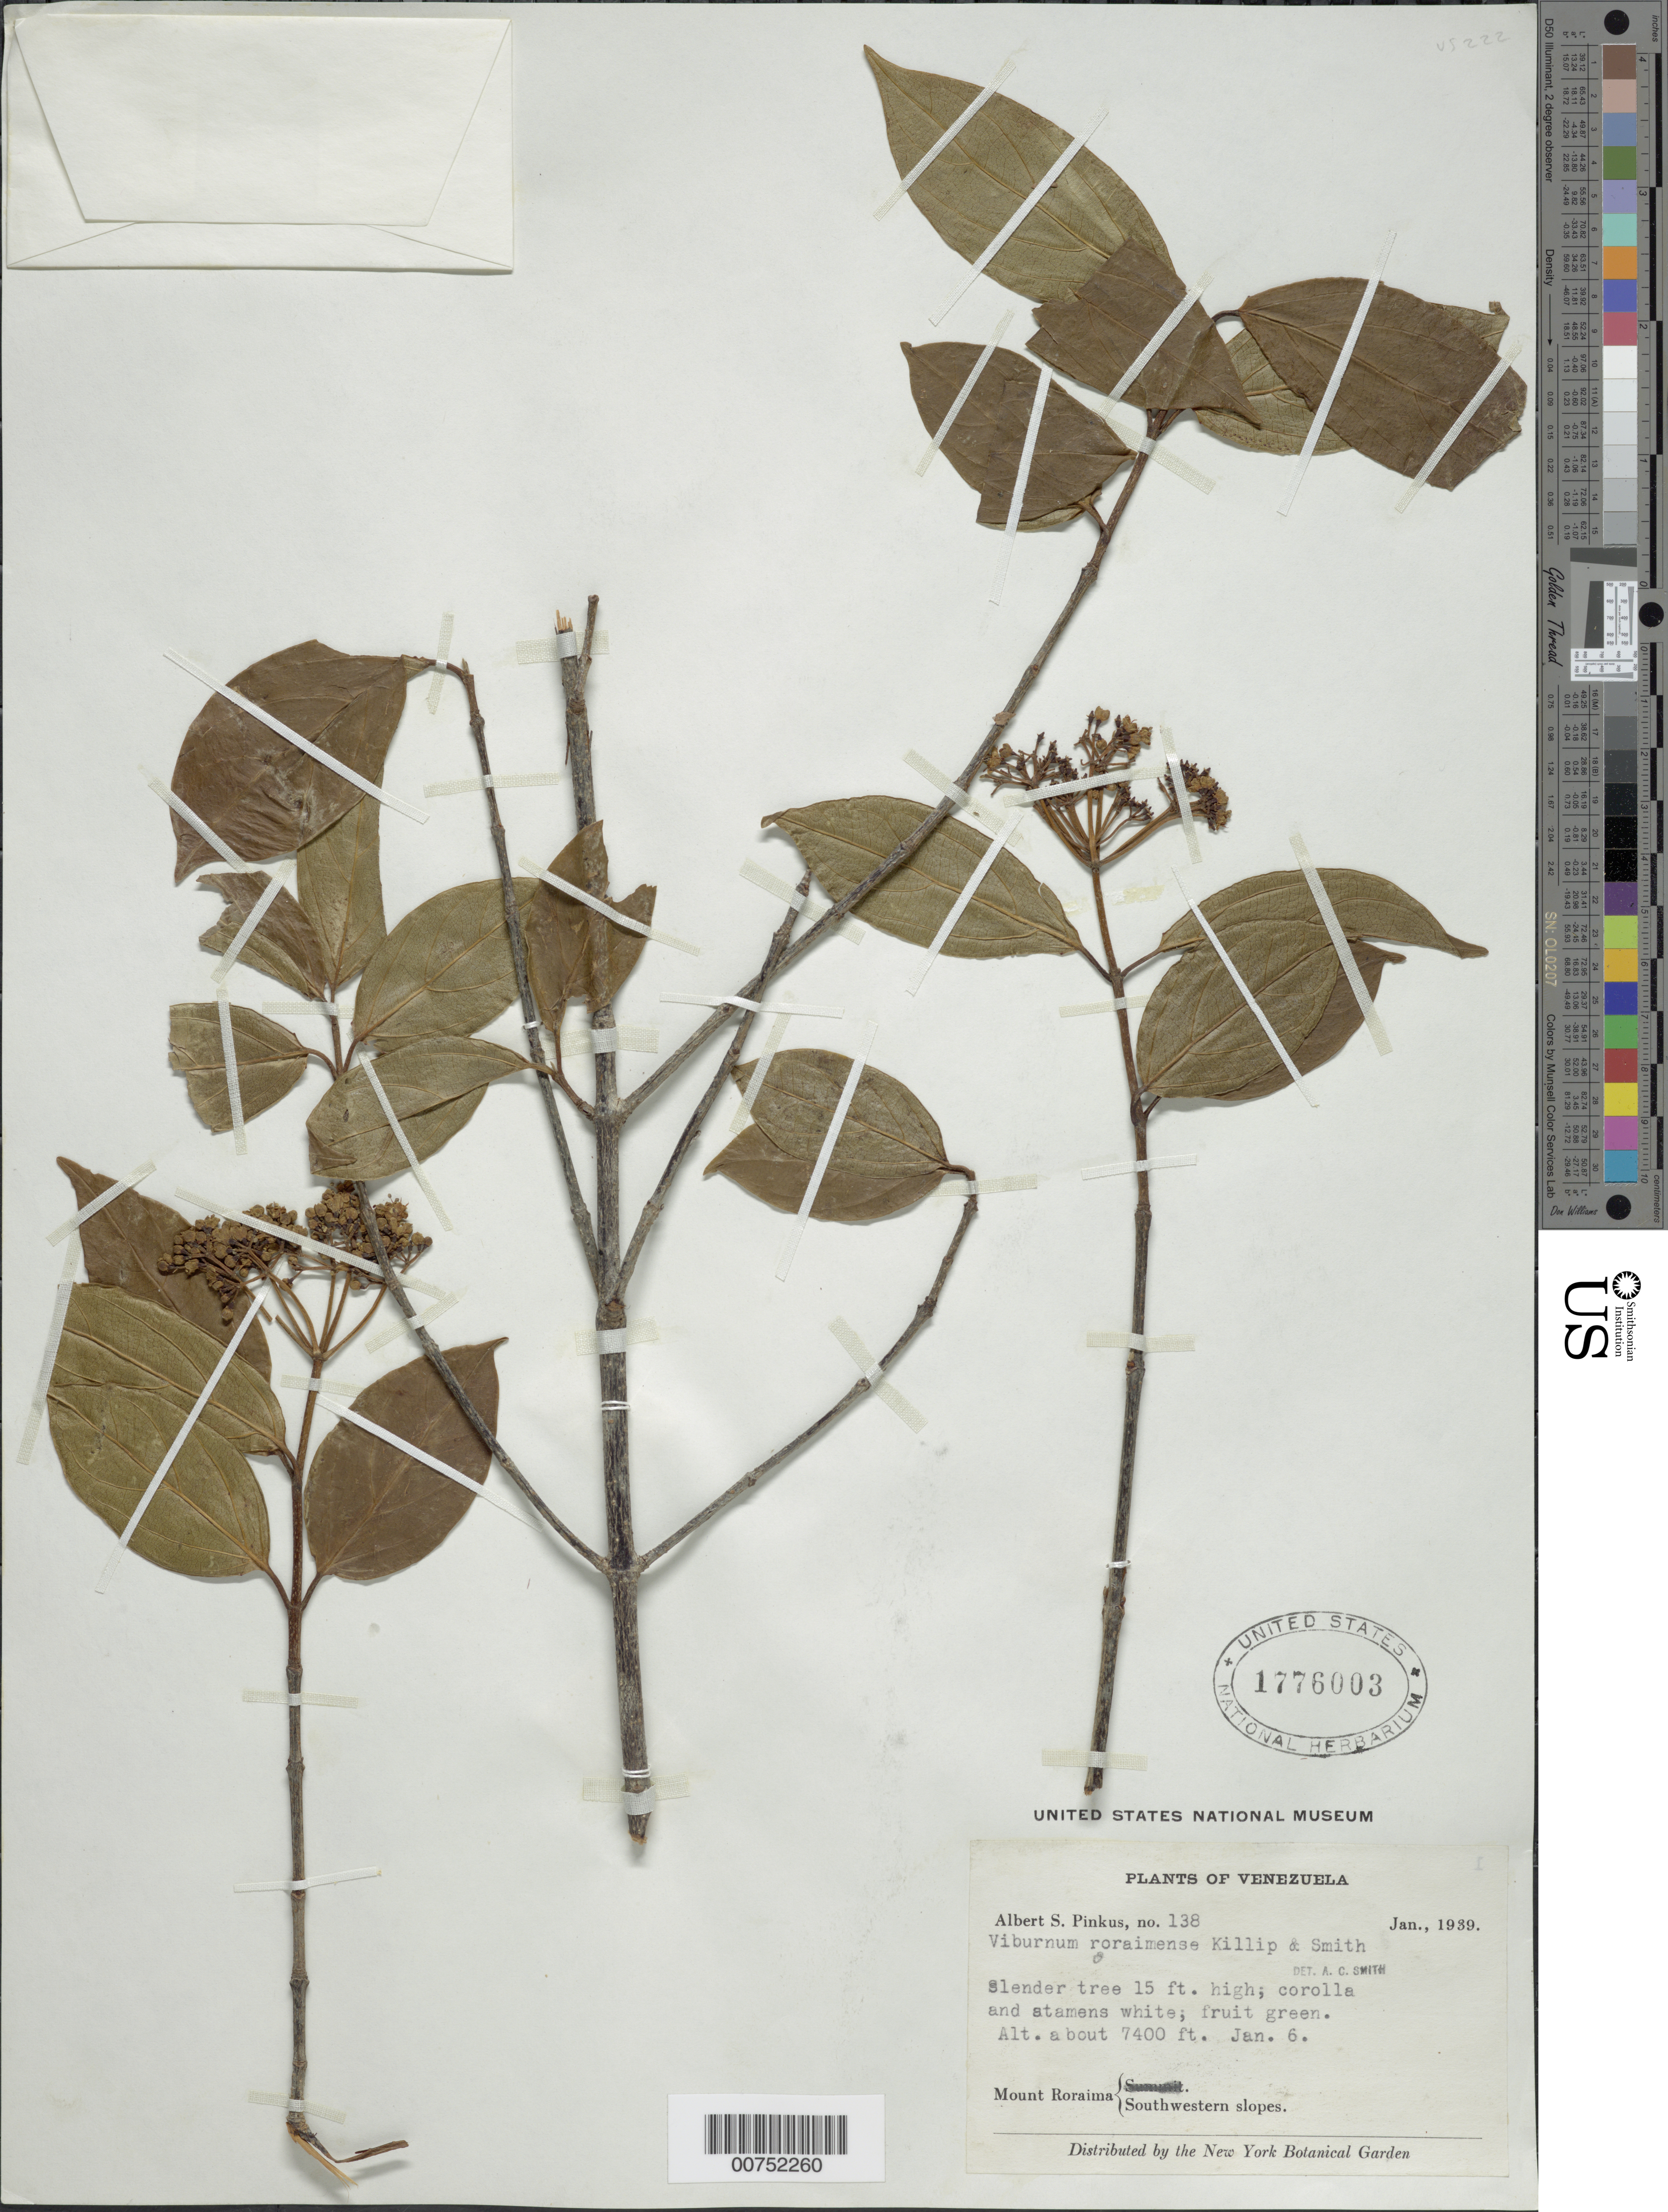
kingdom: Plantae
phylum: Tracheophyta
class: Magnoliopsida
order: Dipsacales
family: Viburnaceae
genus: Viburnum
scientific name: Viburnum roraimense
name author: Killip & A.C. Sm.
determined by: Smith, A. C.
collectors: A. Pinkus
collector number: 138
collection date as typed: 6-Jan-39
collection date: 1939-01-06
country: Venezuela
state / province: Bolívar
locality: Mt. Roraima, SW slopes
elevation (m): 2256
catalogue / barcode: US 1776003